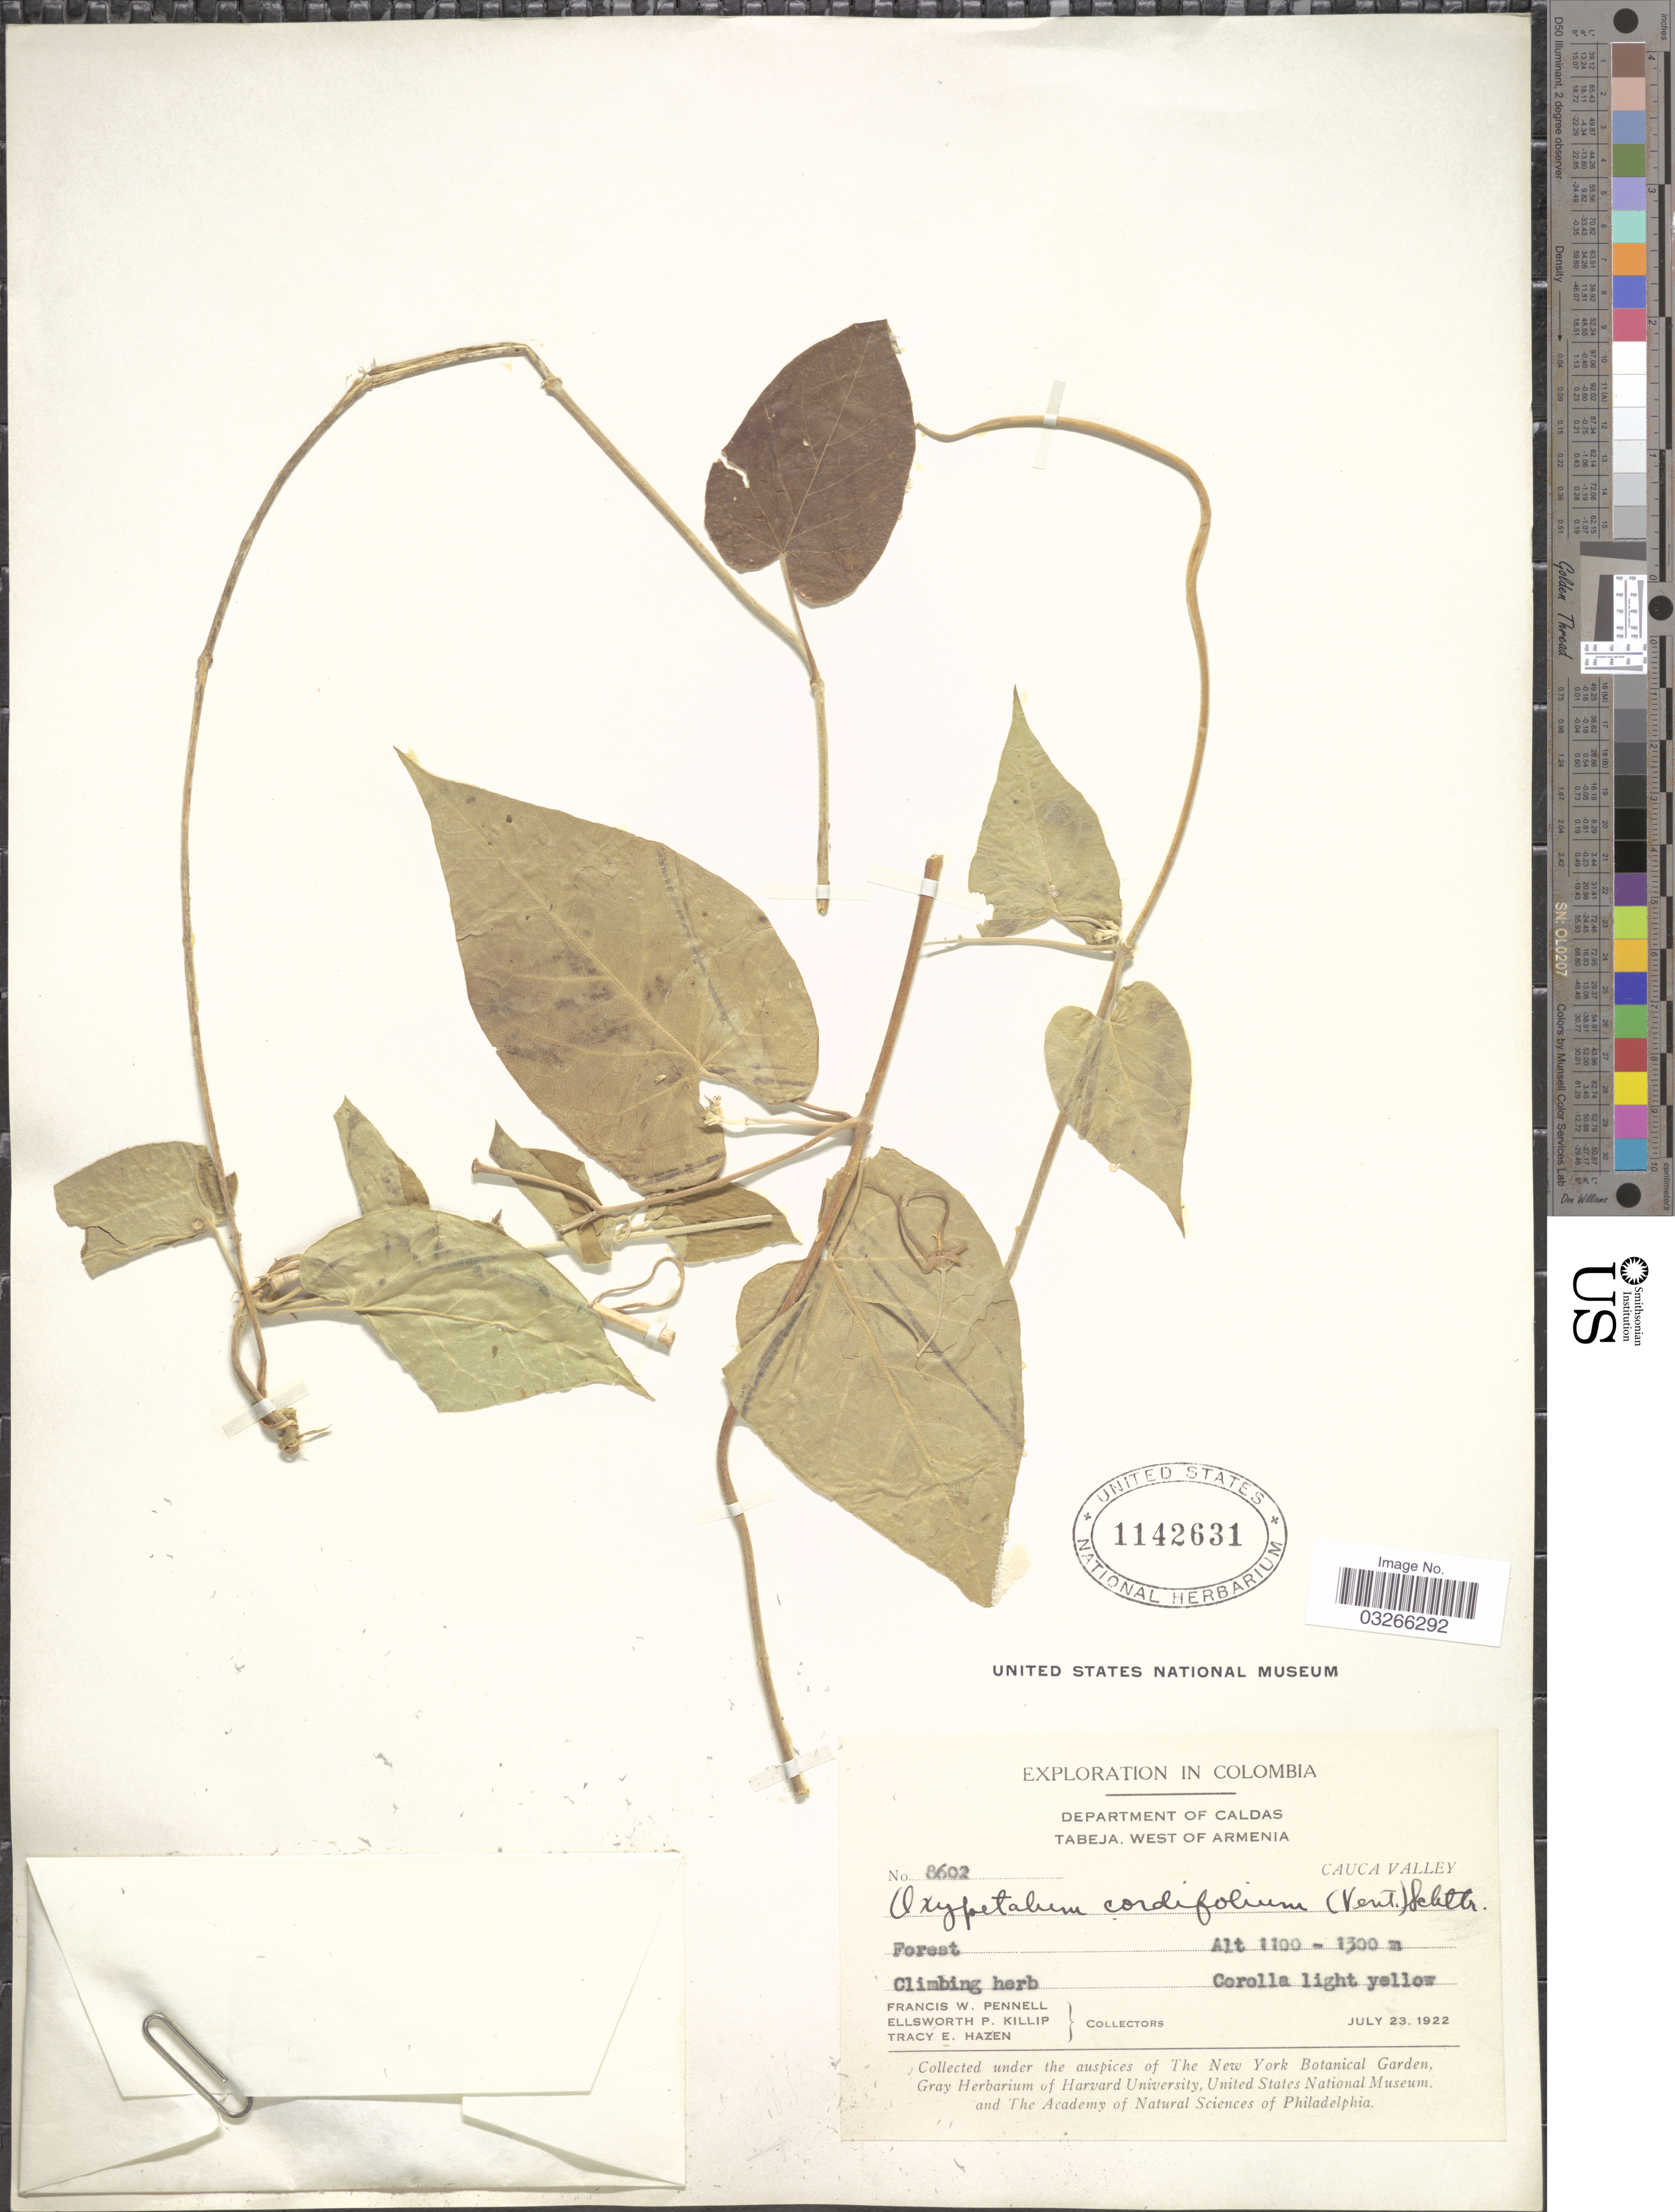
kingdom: Plantae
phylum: Tracheophyta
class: Magnoliopsida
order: Gentianales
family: Apocynaceae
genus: Oxypetalum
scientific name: Oxypetalum cordifolium subsp. cordifolium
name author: (Vent.) Schltr.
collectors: F. W. Pennell, E. P. Killip & T. E. Hazen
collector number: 8602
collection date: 1922-07-23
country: Colombia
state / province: Caldas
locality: Department of Caldas, Tabeja, West of Armenia, Cauca Valley.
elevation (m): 1100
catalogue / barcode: US 1142631